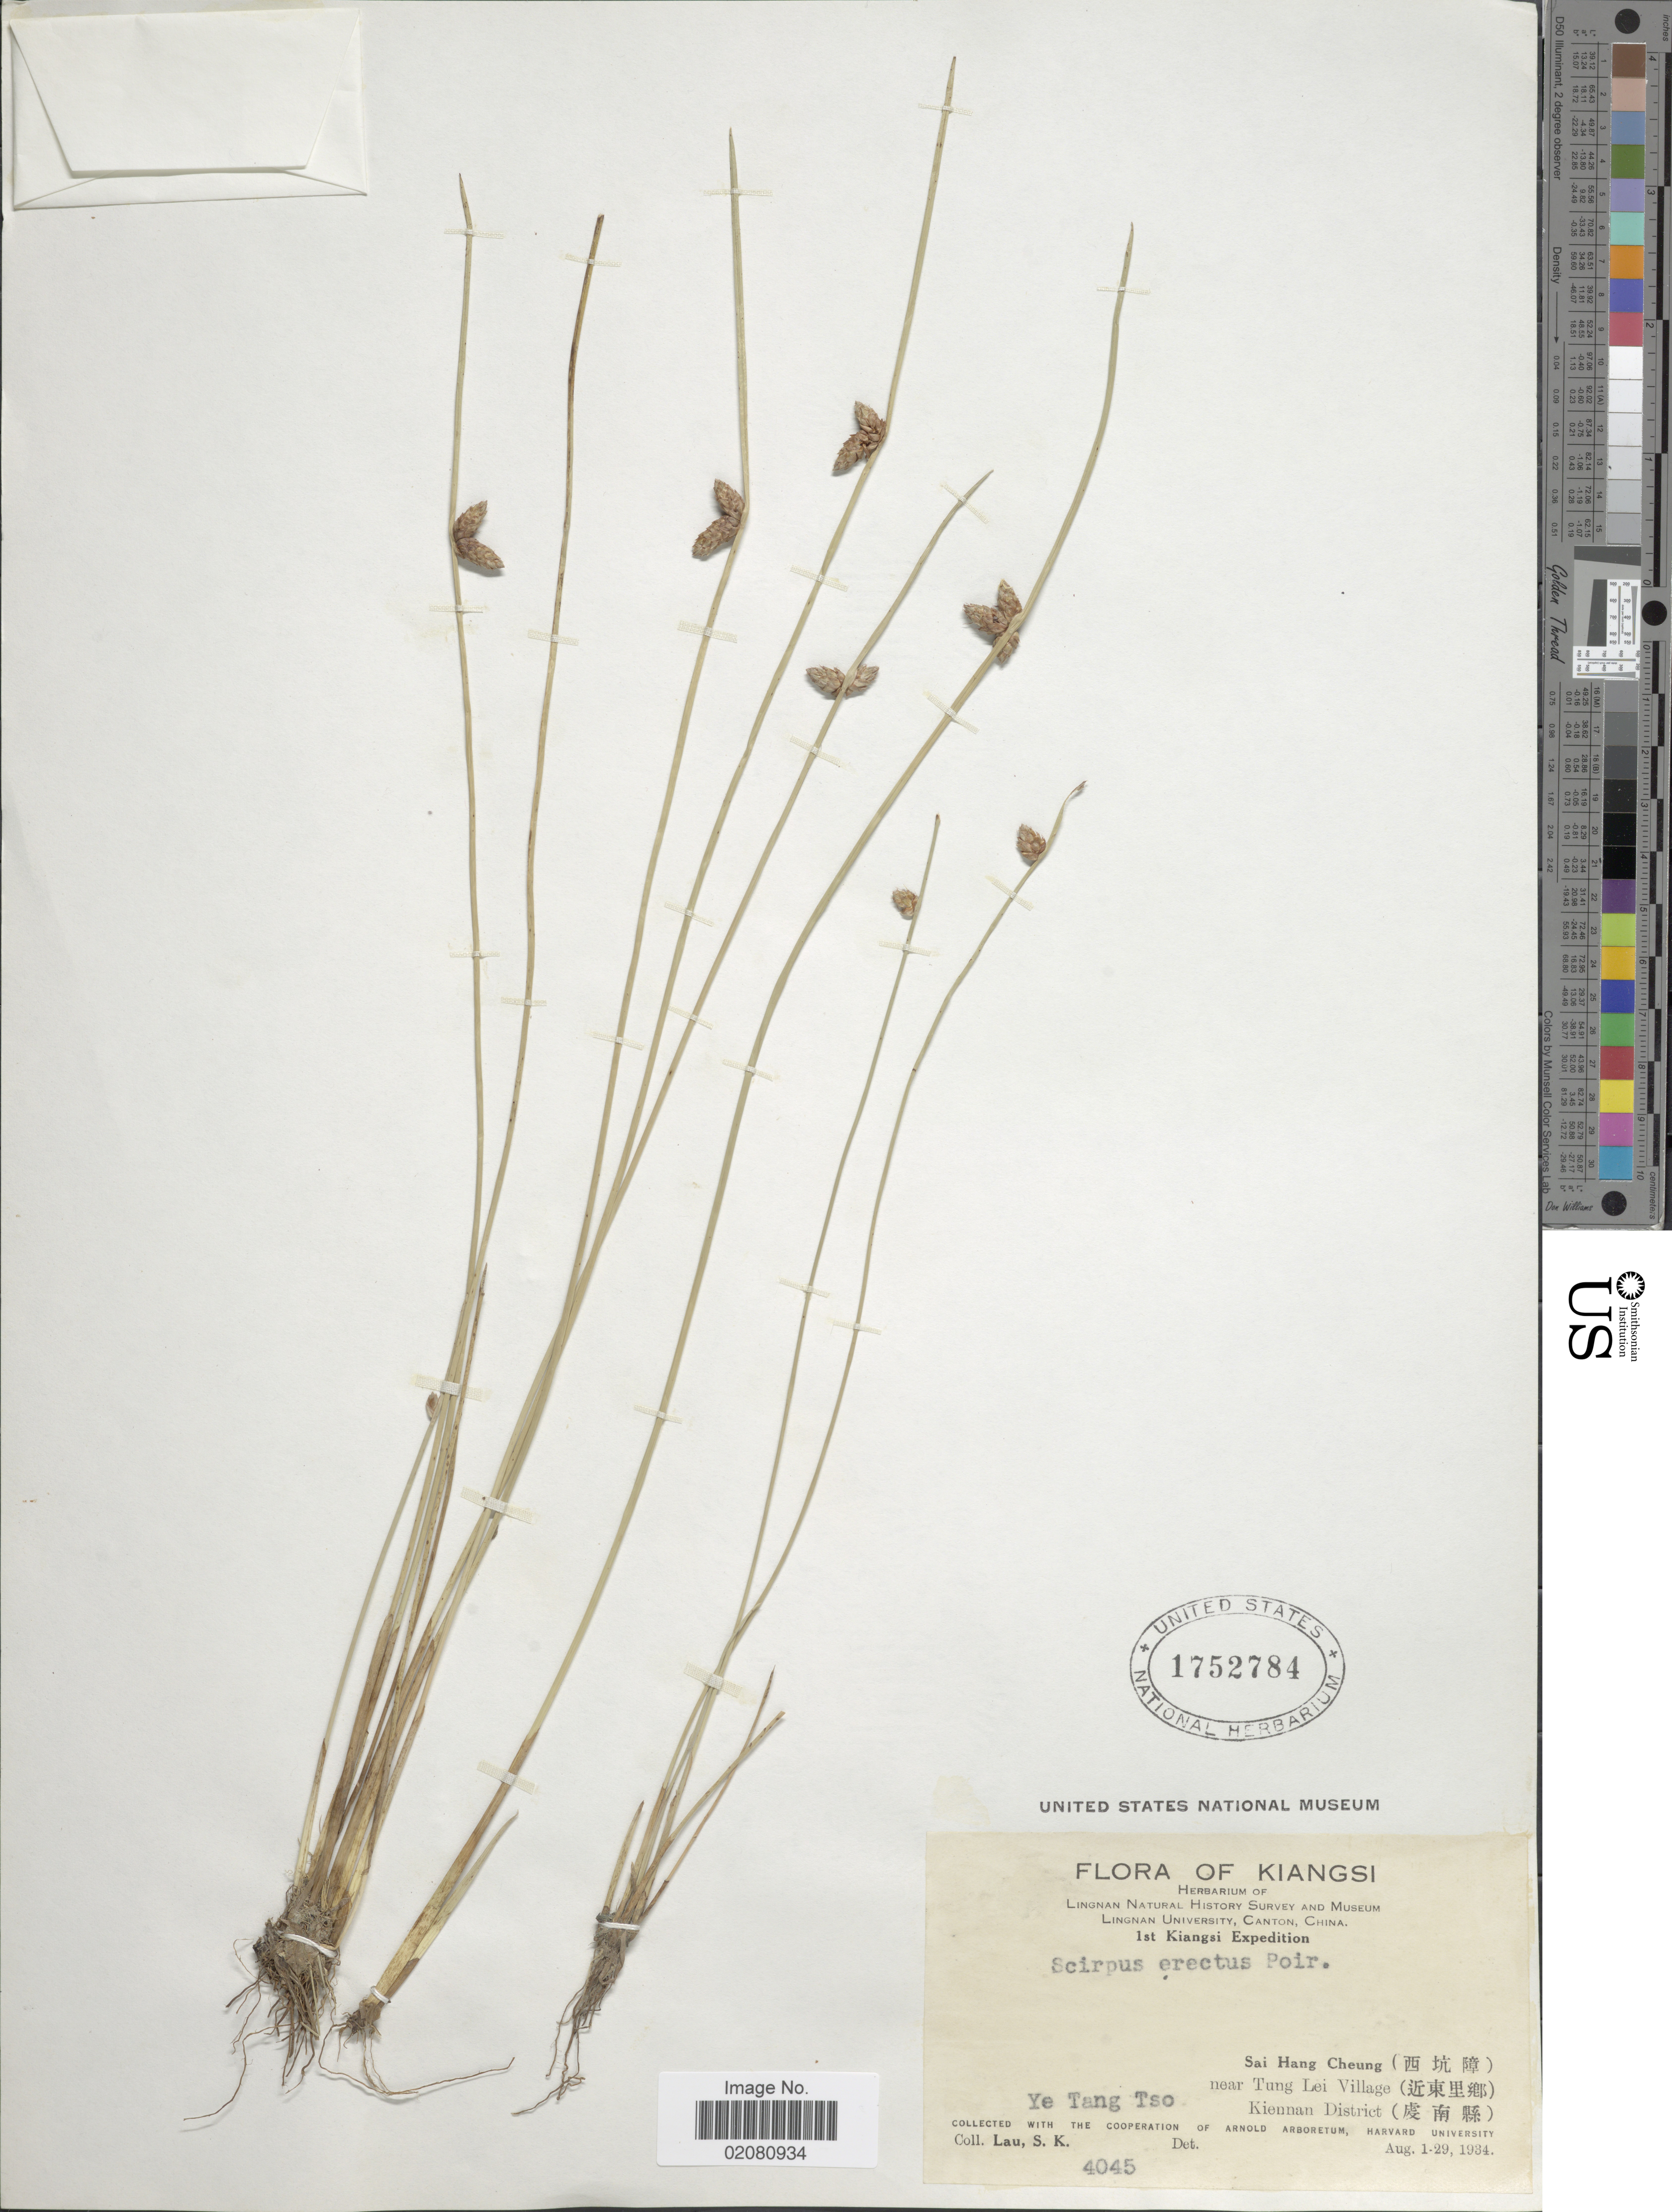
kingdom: Plantae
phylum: Tracheophyta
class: Liliopsida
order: Poales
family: Cyperaceae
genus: Schoenoplectus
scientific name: Schoenoplectus juncoides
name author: (Roxb.) Palla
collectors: S. K. Lau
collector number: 4045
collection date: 1934-08-01/1934-08-29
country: China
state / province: Jiangxi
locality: Kiangsi. Sai Hang Cheung (X) near Tung Lei Village (X). Kiennan District (X). Ye Tang Tso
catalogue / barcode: US 1752784